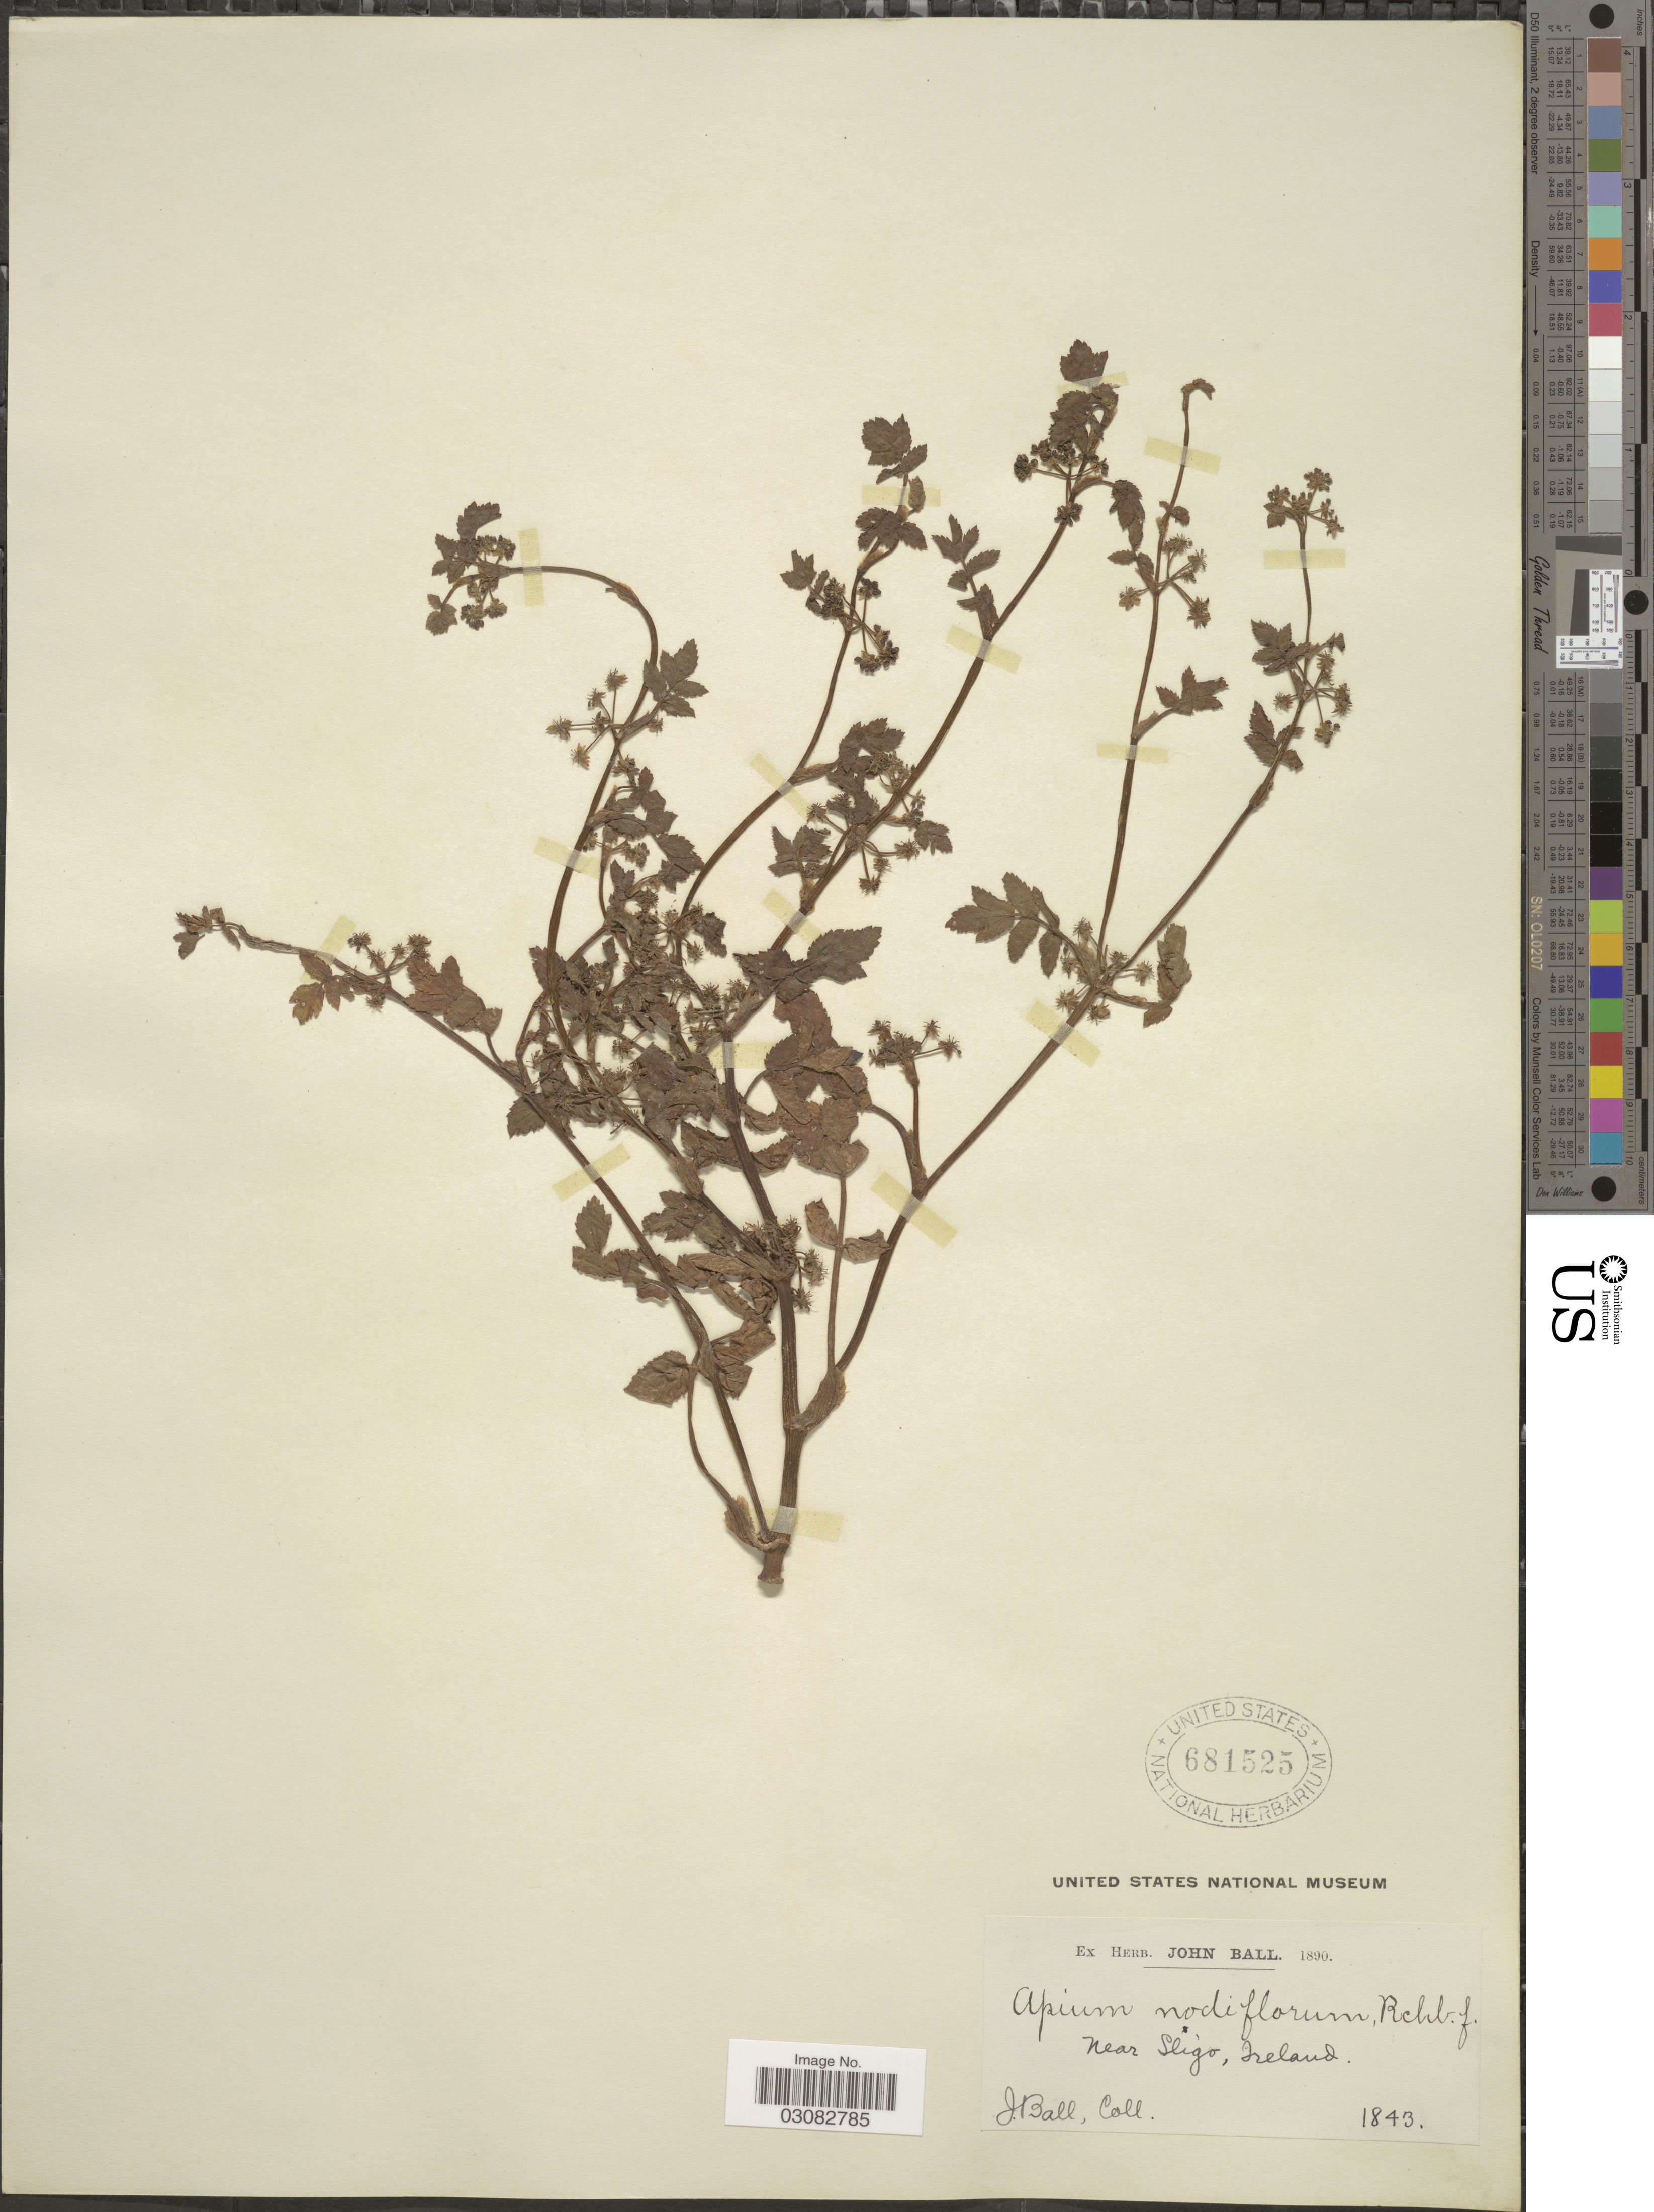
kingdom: Plantae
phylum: Tracheophyta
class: Magnoliopsida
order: Apiales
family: Apiaceae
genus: Apium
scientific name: Apium nodiflorum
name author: (L.) Lag.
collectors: J. Ball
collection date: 1843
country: Ireland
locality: Near Sligo.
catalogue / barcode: US 681525